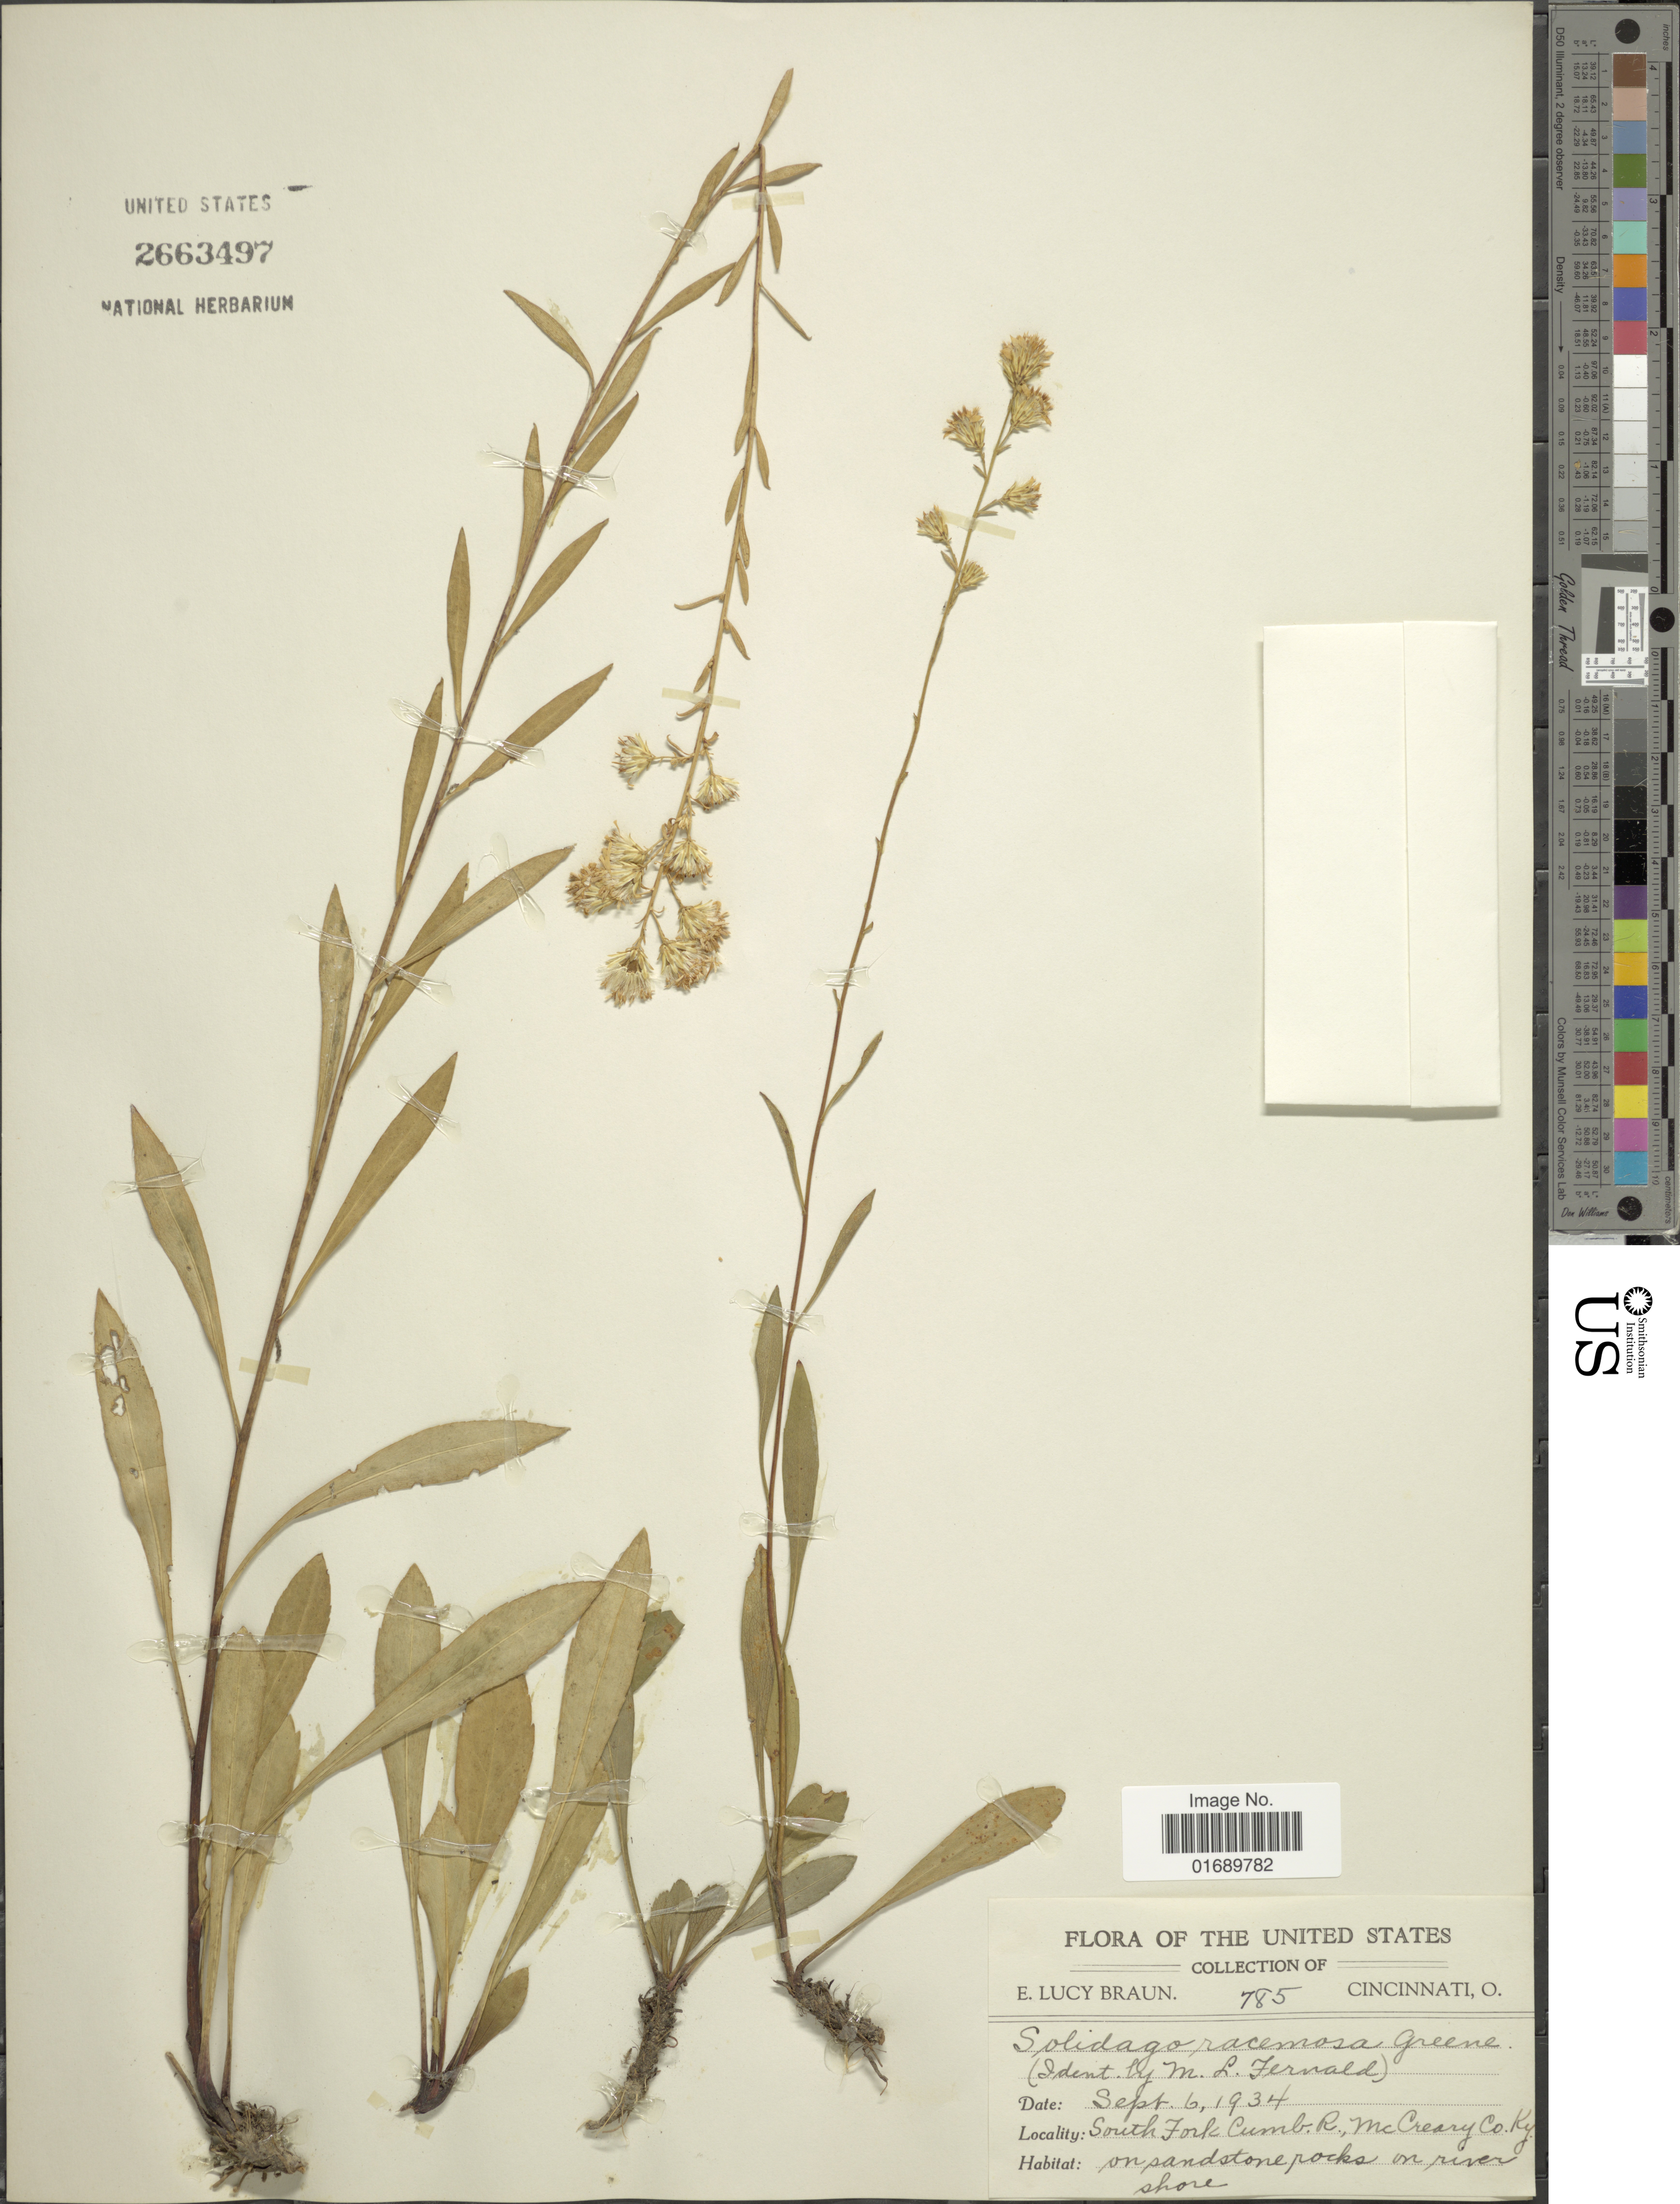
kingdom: Plantae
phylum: Tracheophyta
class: Magnoliopsida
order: Asterales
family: Asteraceae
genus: Solidago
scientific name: Solidago racemosa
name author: Greene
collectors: E. L. Braun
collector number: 785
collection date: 1934-09-06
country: United States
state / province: Kentucky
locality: South Fork Cumb. R., McCreary Co, on sandstone rocks on river shore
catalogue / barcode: US 2663497